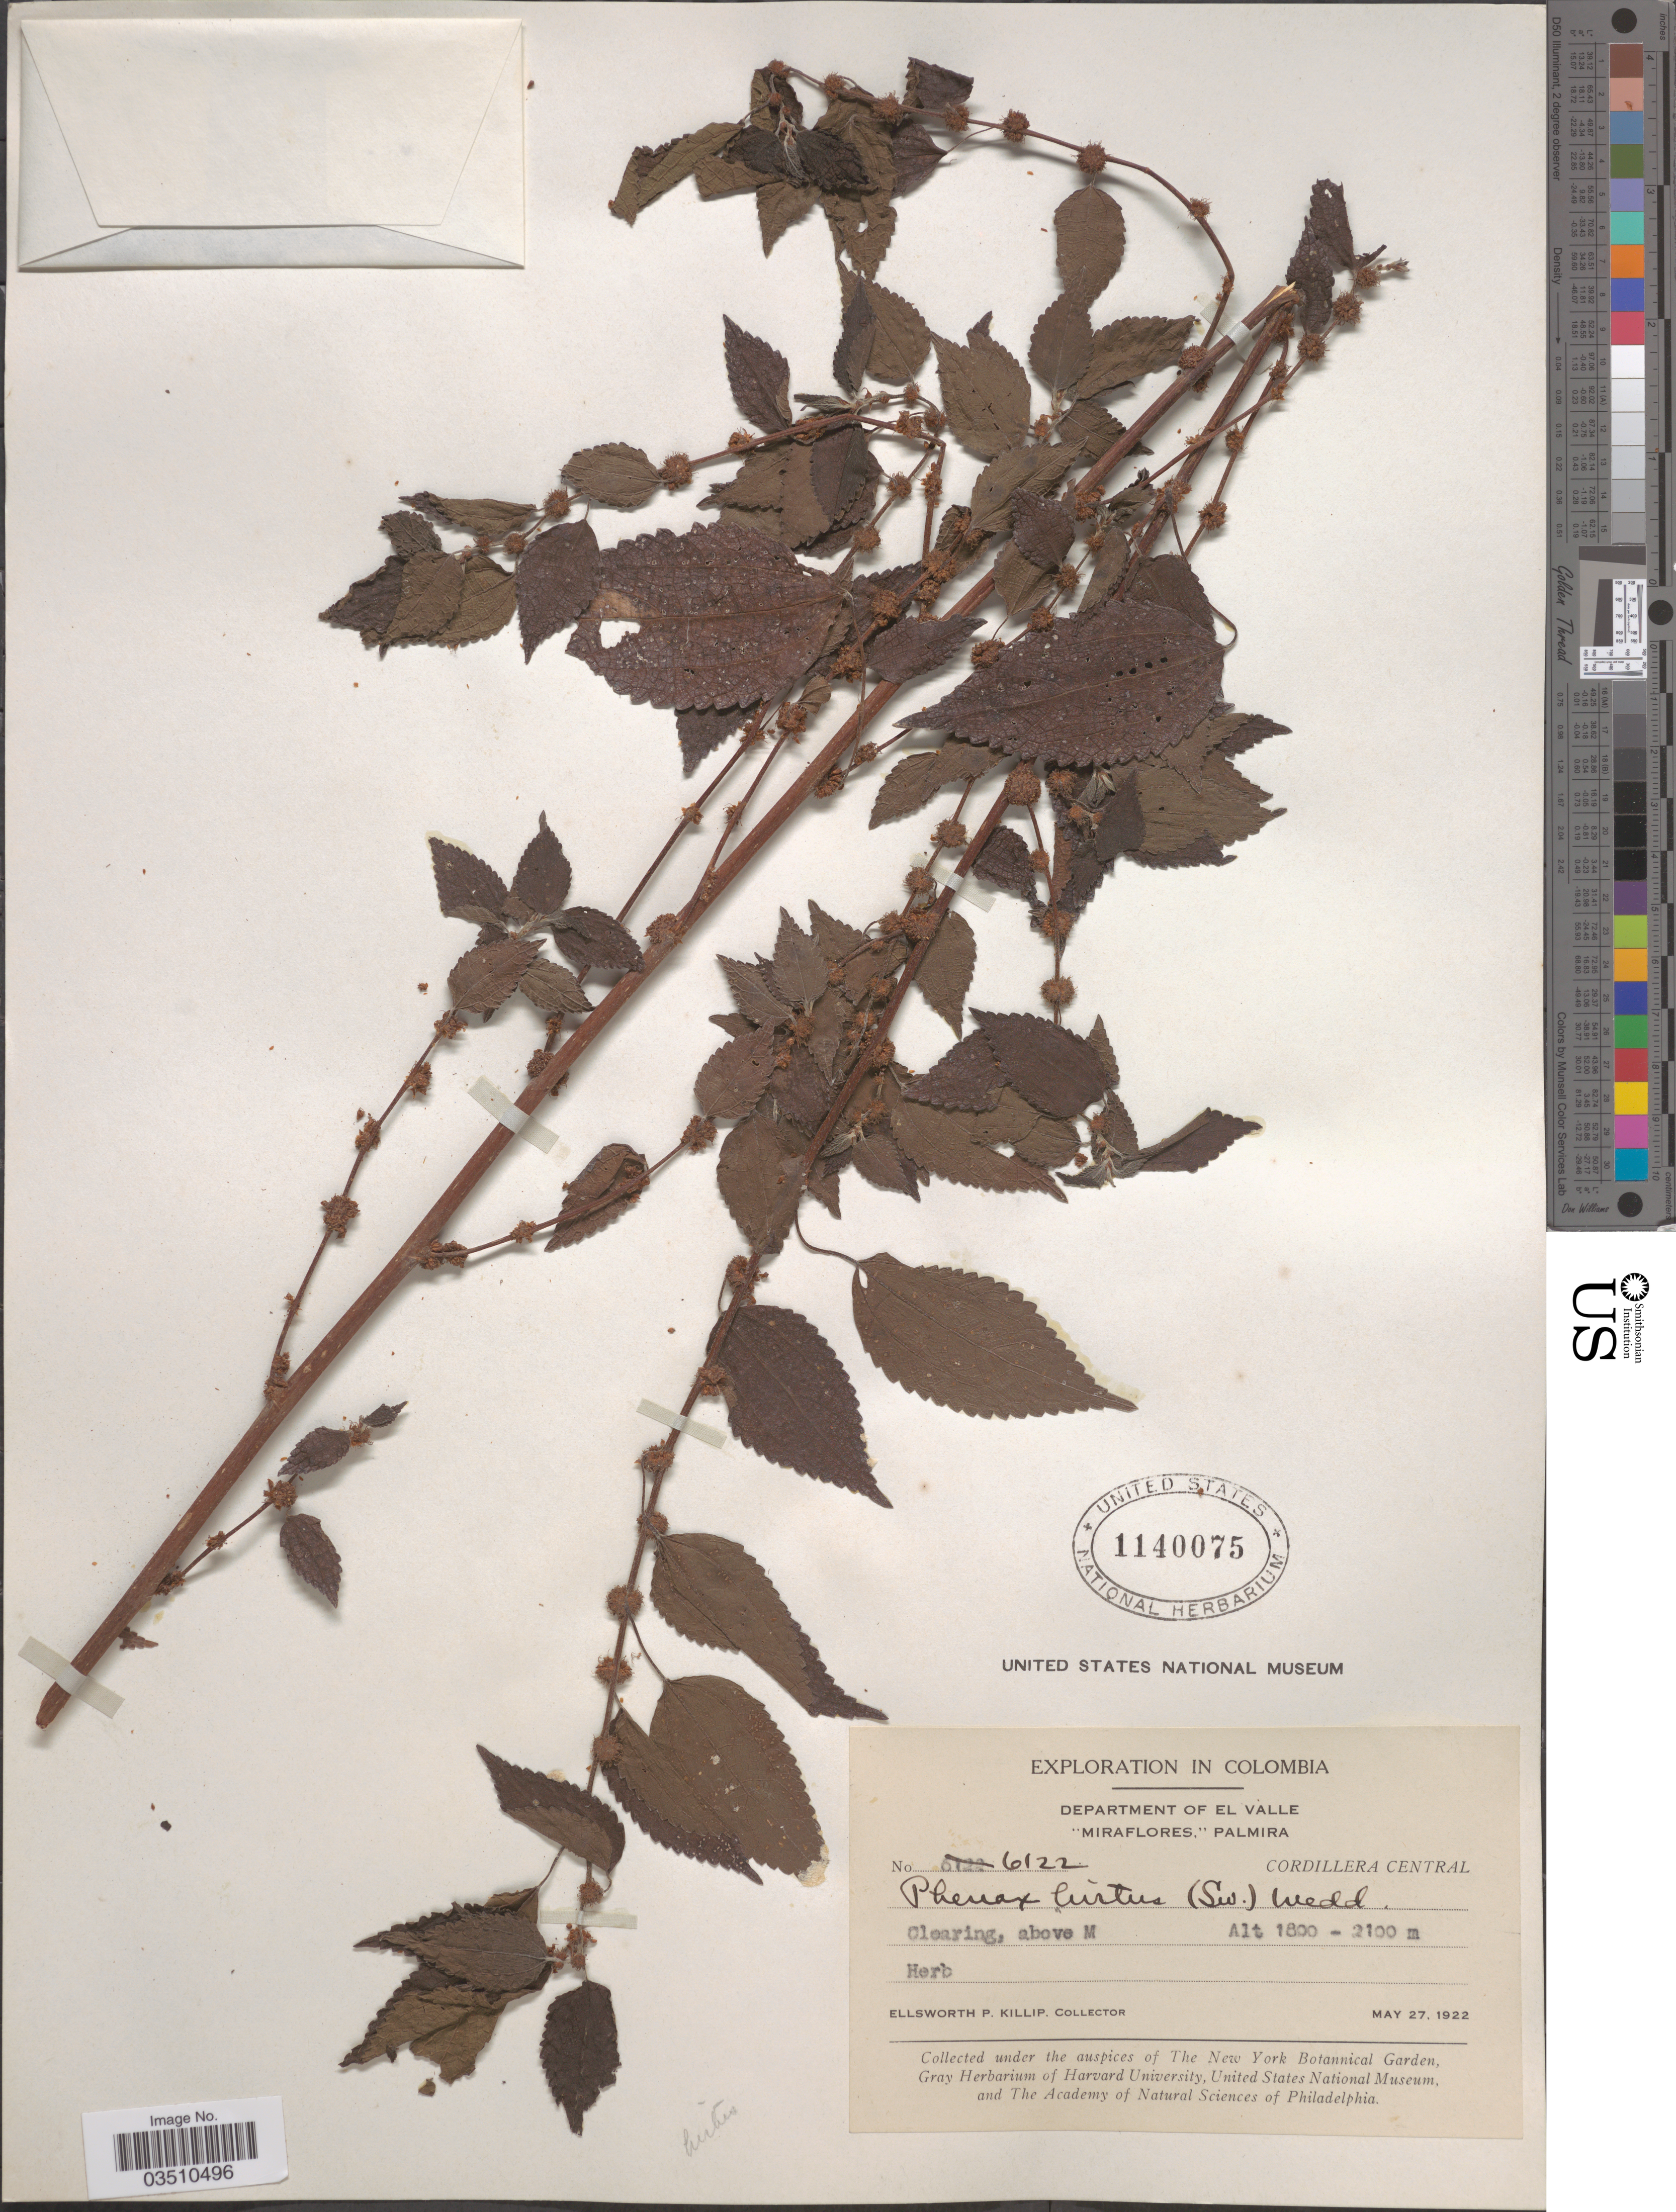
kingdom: Plantae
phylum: Tracheophyta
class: Magnoliopsida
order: Rosales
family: Urticaceae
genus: Phenax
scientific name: Phenax hirtus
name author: (Sw.) Wedd.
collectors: E. P. Killip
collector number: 6122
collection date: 1922-05-27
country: Colombia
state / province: Valle del Cauca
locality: Department of El Valle. "Miraflores," Palmira. Cordillera Central. Above M.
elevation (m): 1800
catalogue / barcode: US 1140075